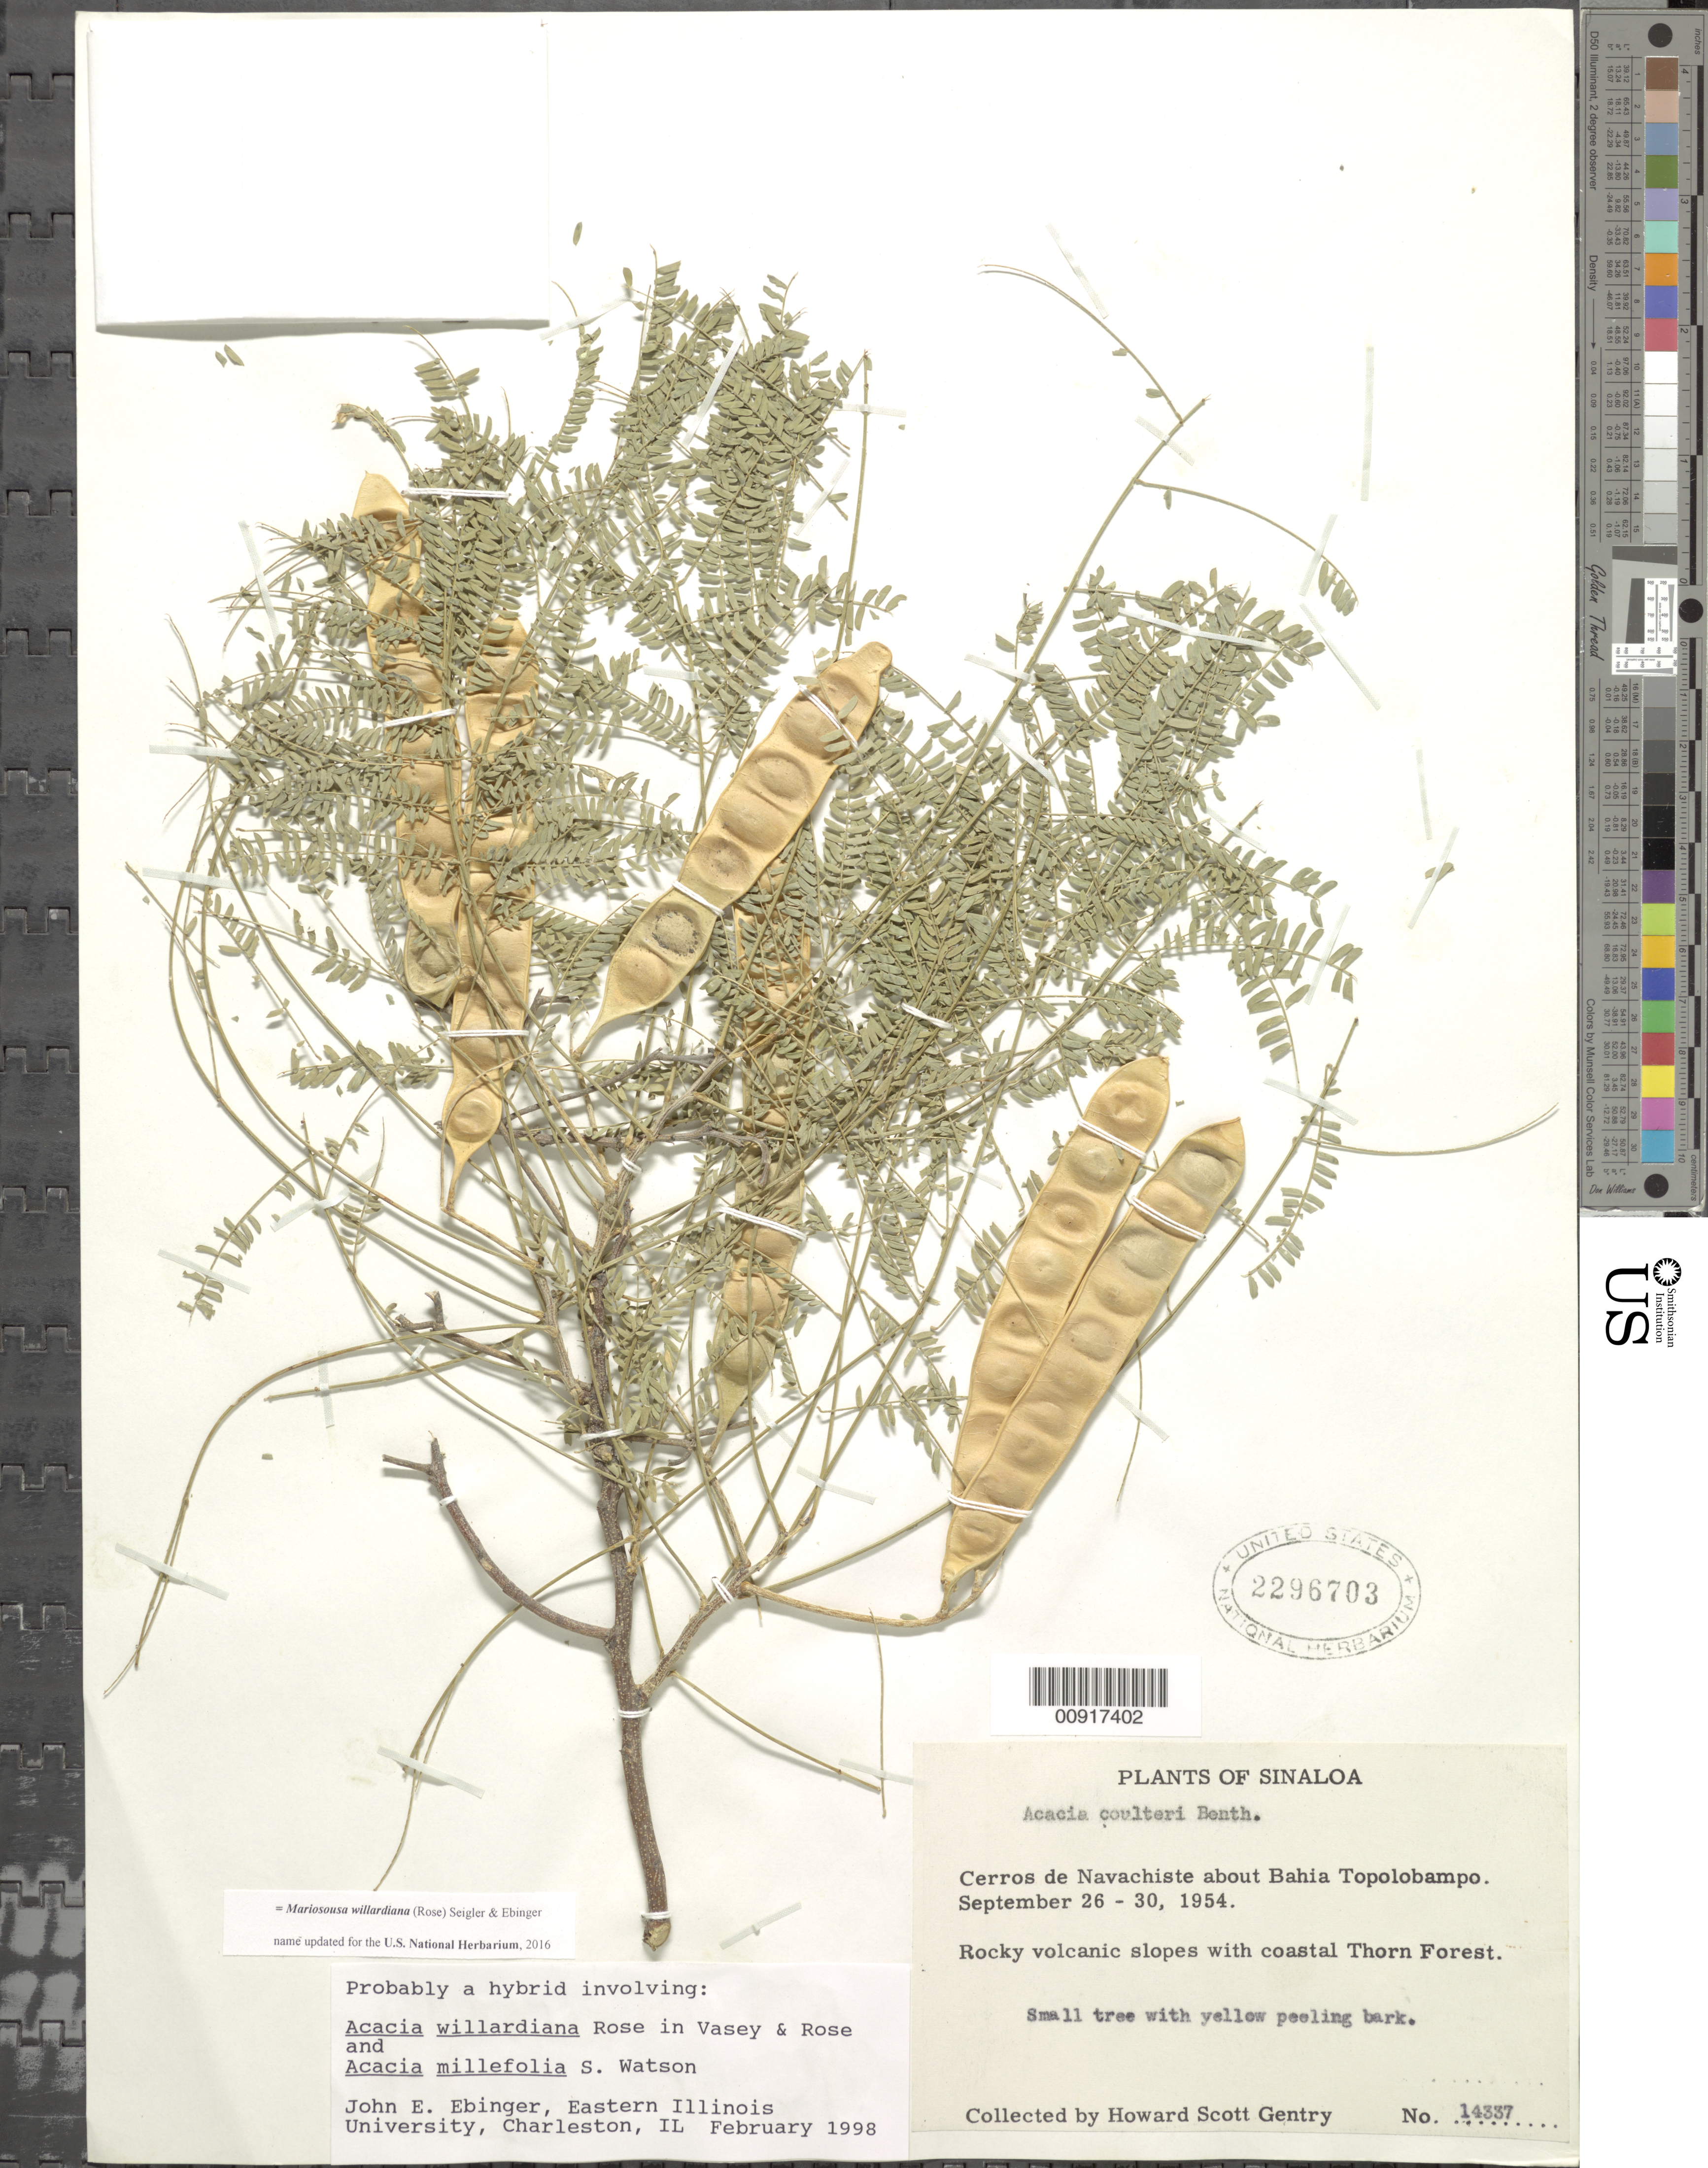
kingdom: Plantae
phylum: Tracheophyta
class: Magnoliopsida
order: Fabales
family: Fabaceae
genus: Mariosousa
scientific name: Mariosousa willardiana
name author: (Rose) Seigler & Ebinger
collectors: H. S. Gentry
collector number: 14337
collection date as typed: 26 Sep 1954 to 30 Sep 1954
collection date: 1954-09-26/1954-09-30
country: Mexico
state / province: Sinaloa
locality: Cerros de Navachiste about Bahía Topolobampo.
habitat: Rocky volcanic slopes with coastal Thorn Forest.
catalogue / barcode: US 2296703